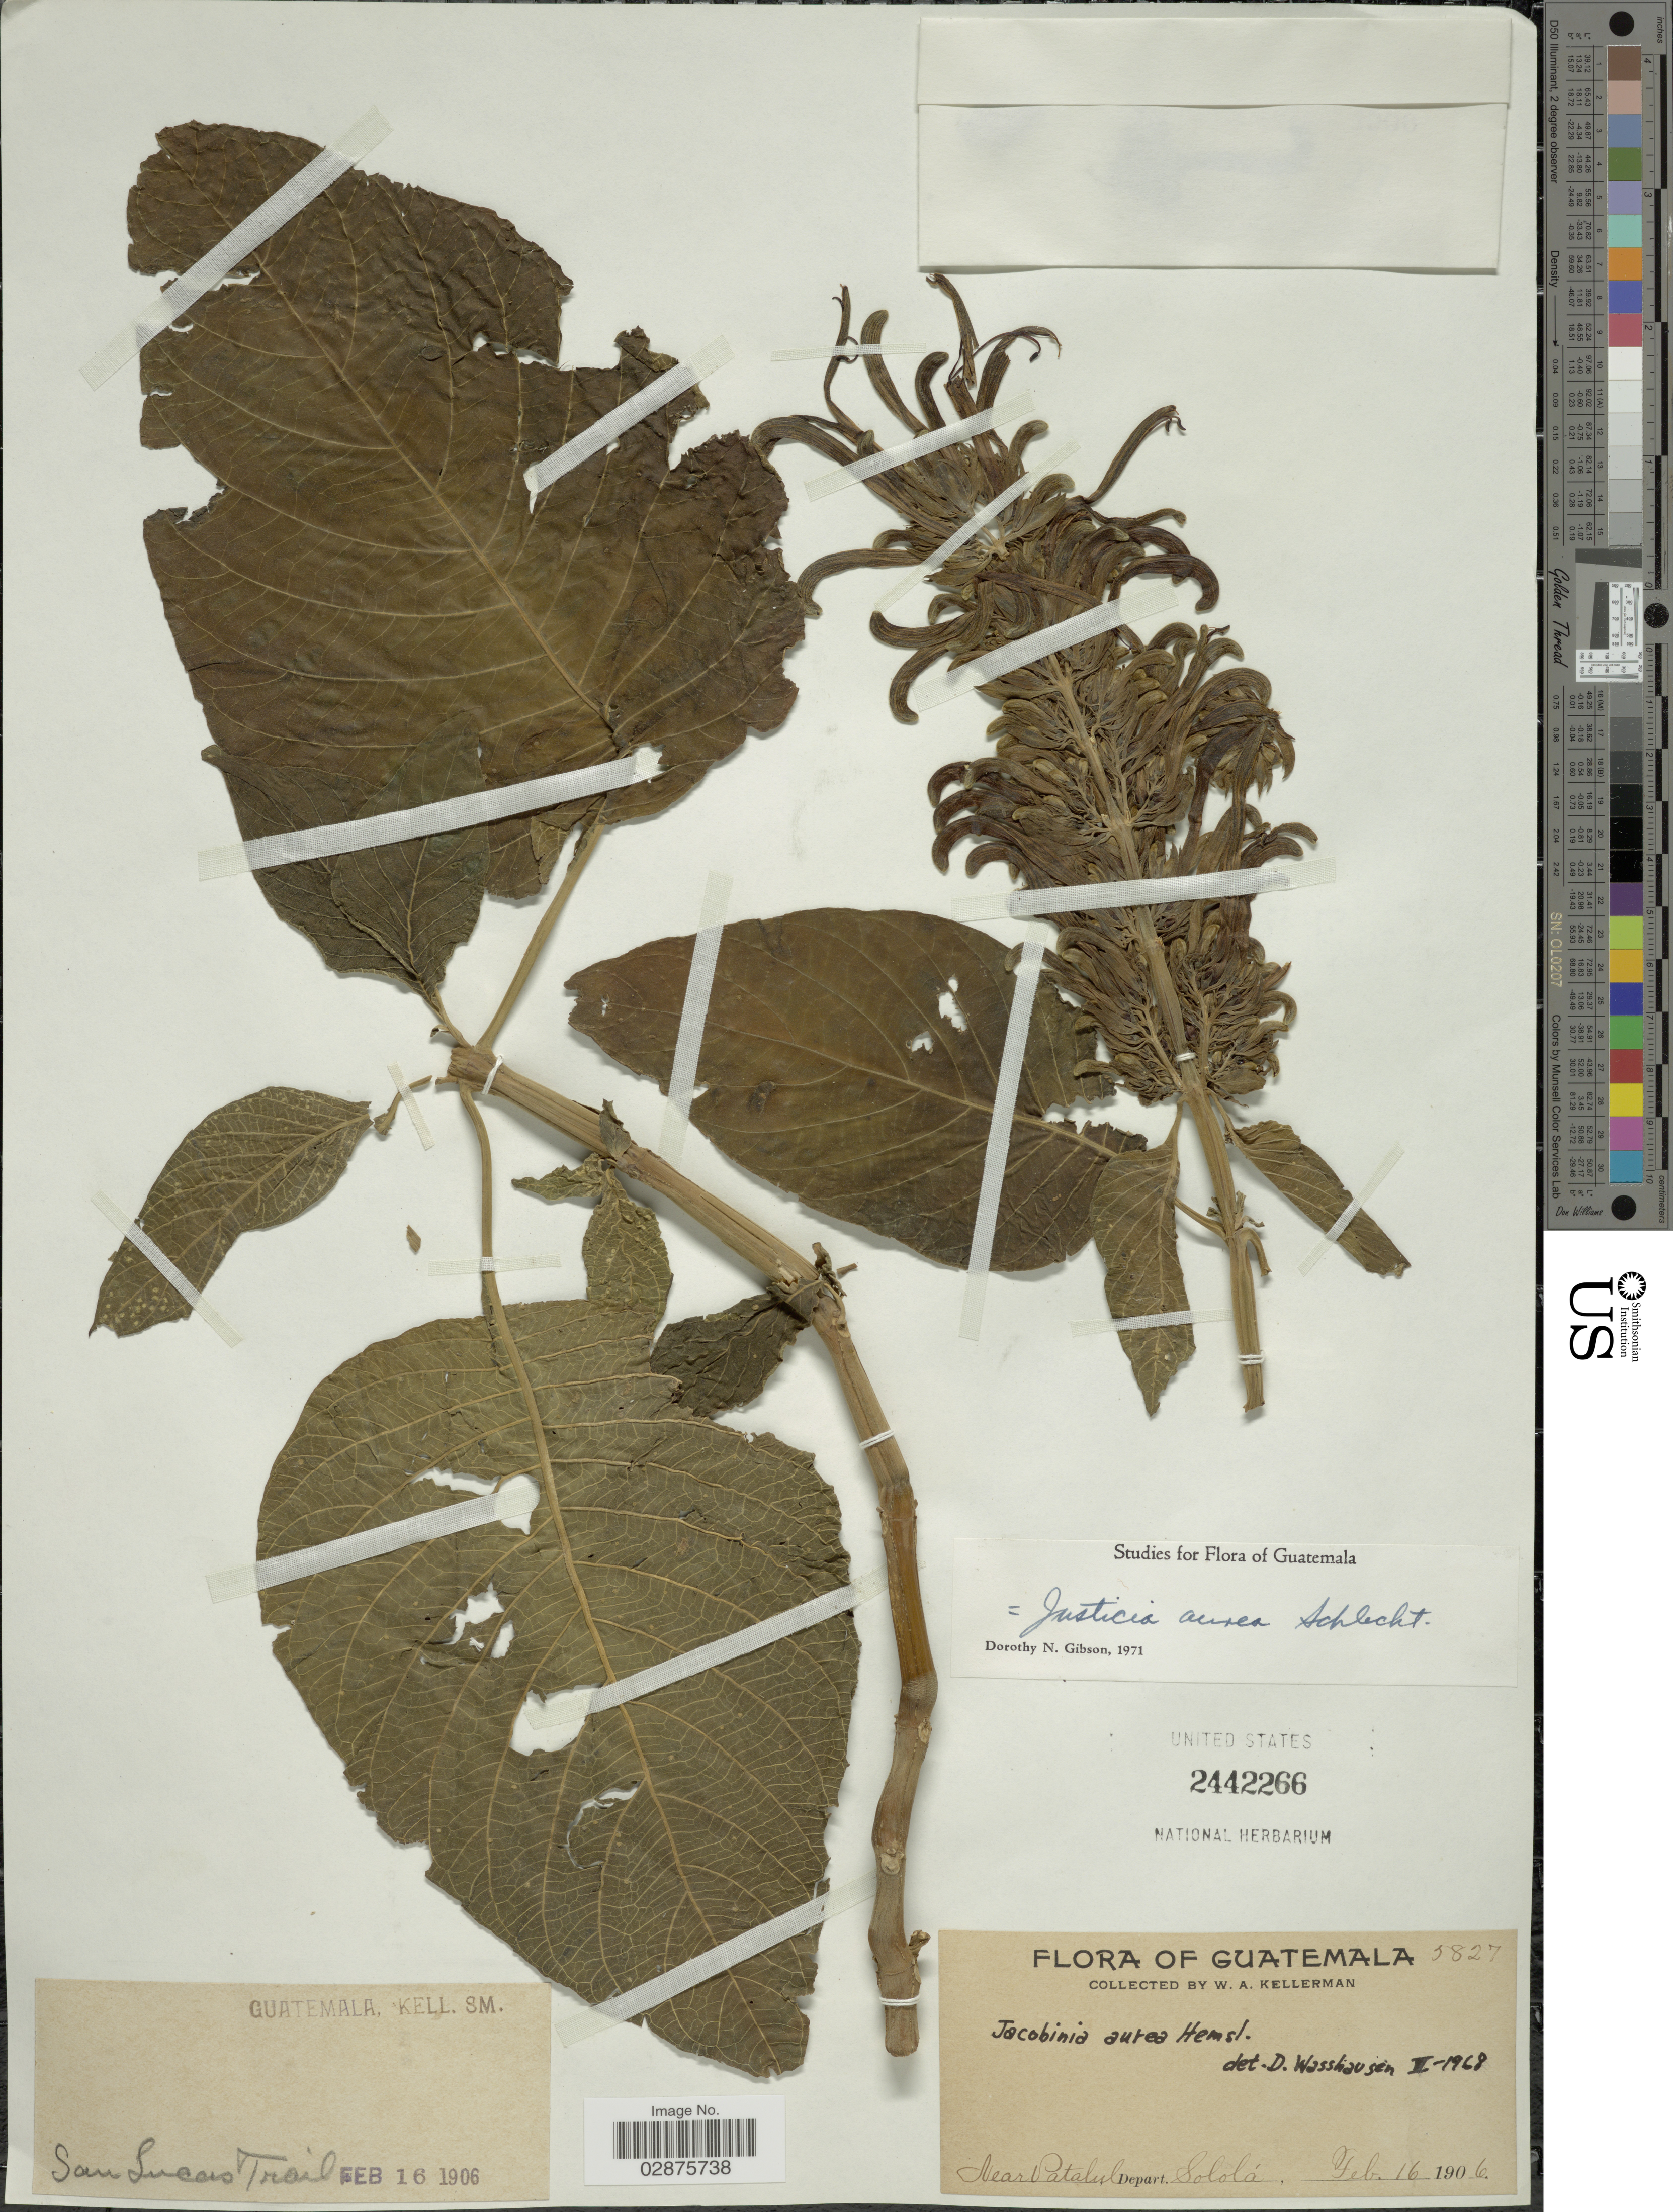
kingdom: Plantae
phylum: Tracheophyta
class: Magnoliopsida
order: Lamiales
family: Acanthaceae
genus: Justicia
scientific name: Justicia aurea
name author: Schltdl.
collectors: W. Kellerman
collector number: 5827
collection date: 1906-02-16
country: Guatemala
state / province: Sololá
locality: Near Patalul. Depart. Sololá. San Lucas Trail.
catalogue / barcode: US 2442266